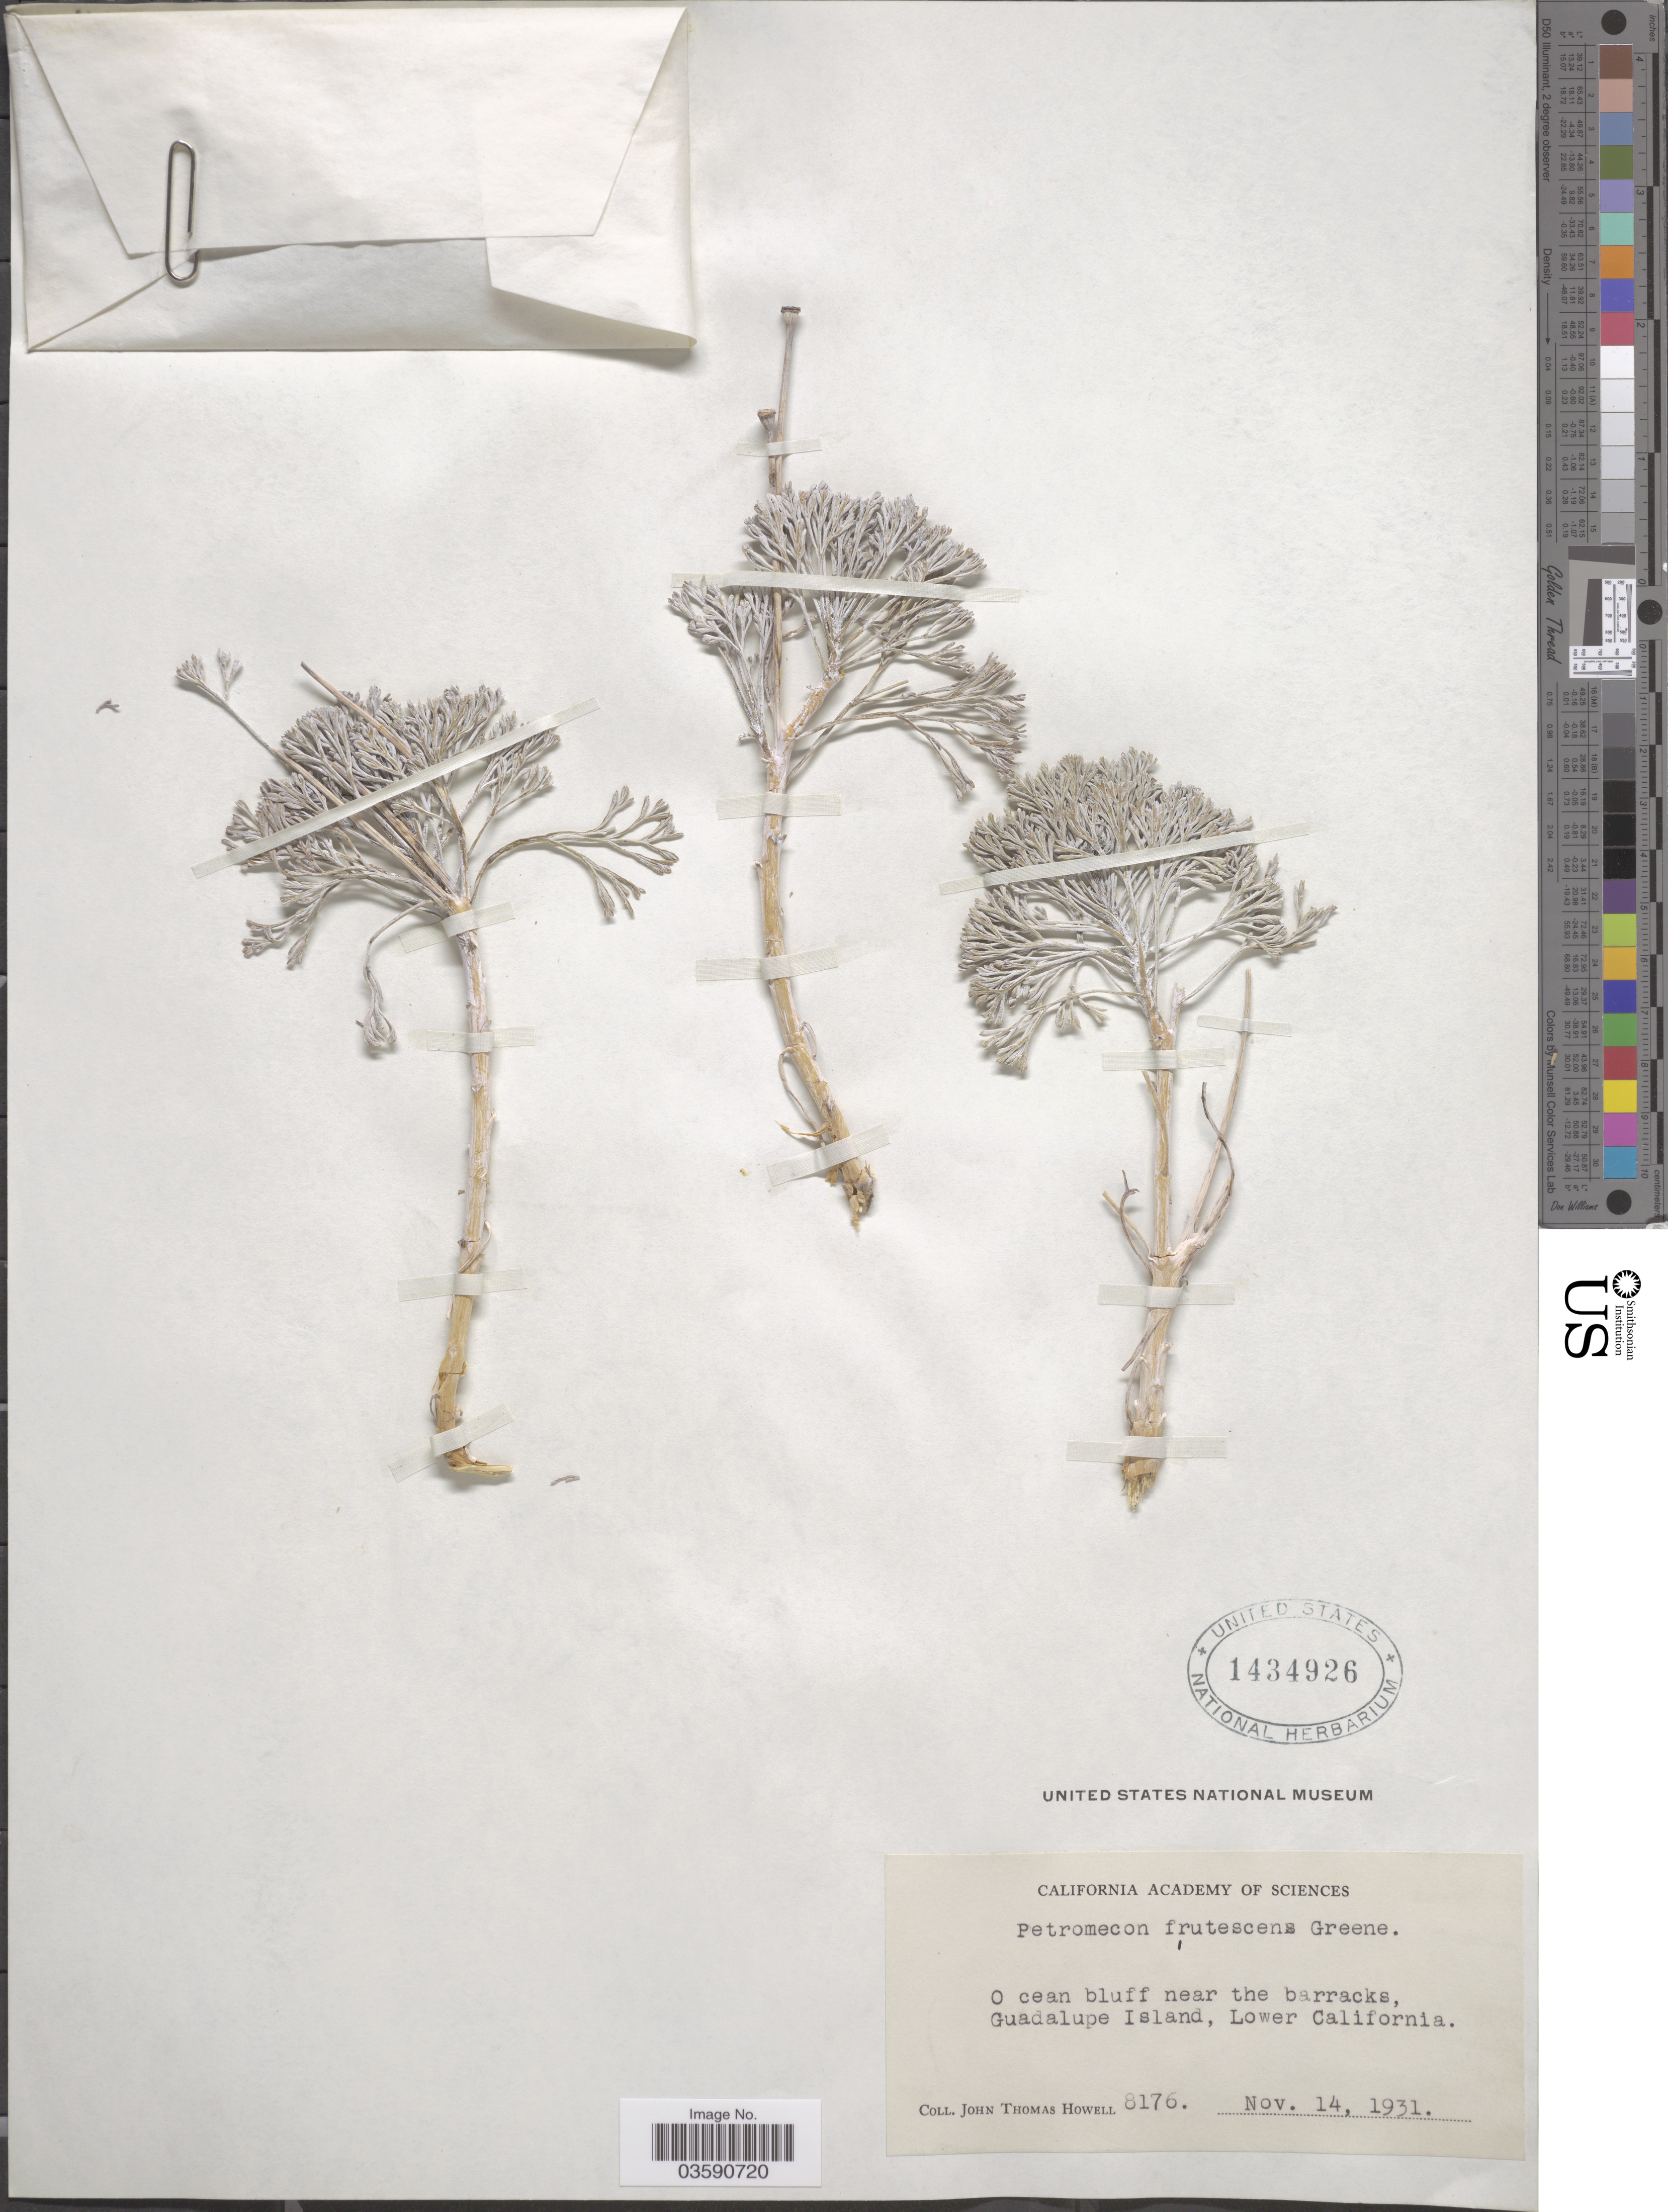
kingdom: Plantae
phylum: Tracheophyta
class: Magnoliopsida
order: Ranunculales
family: Papaveraceae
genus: Eschscholzia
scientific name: Eschscholzia frutescens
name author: (Greene) J.T. Howell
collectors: J. T. Howell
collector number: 8176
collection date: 1931-11-14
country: Mexico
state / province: Baja California Norte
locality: Ocean bluff near the barracks, Guadalupe Island, Lower California.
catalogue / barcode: US 1434926